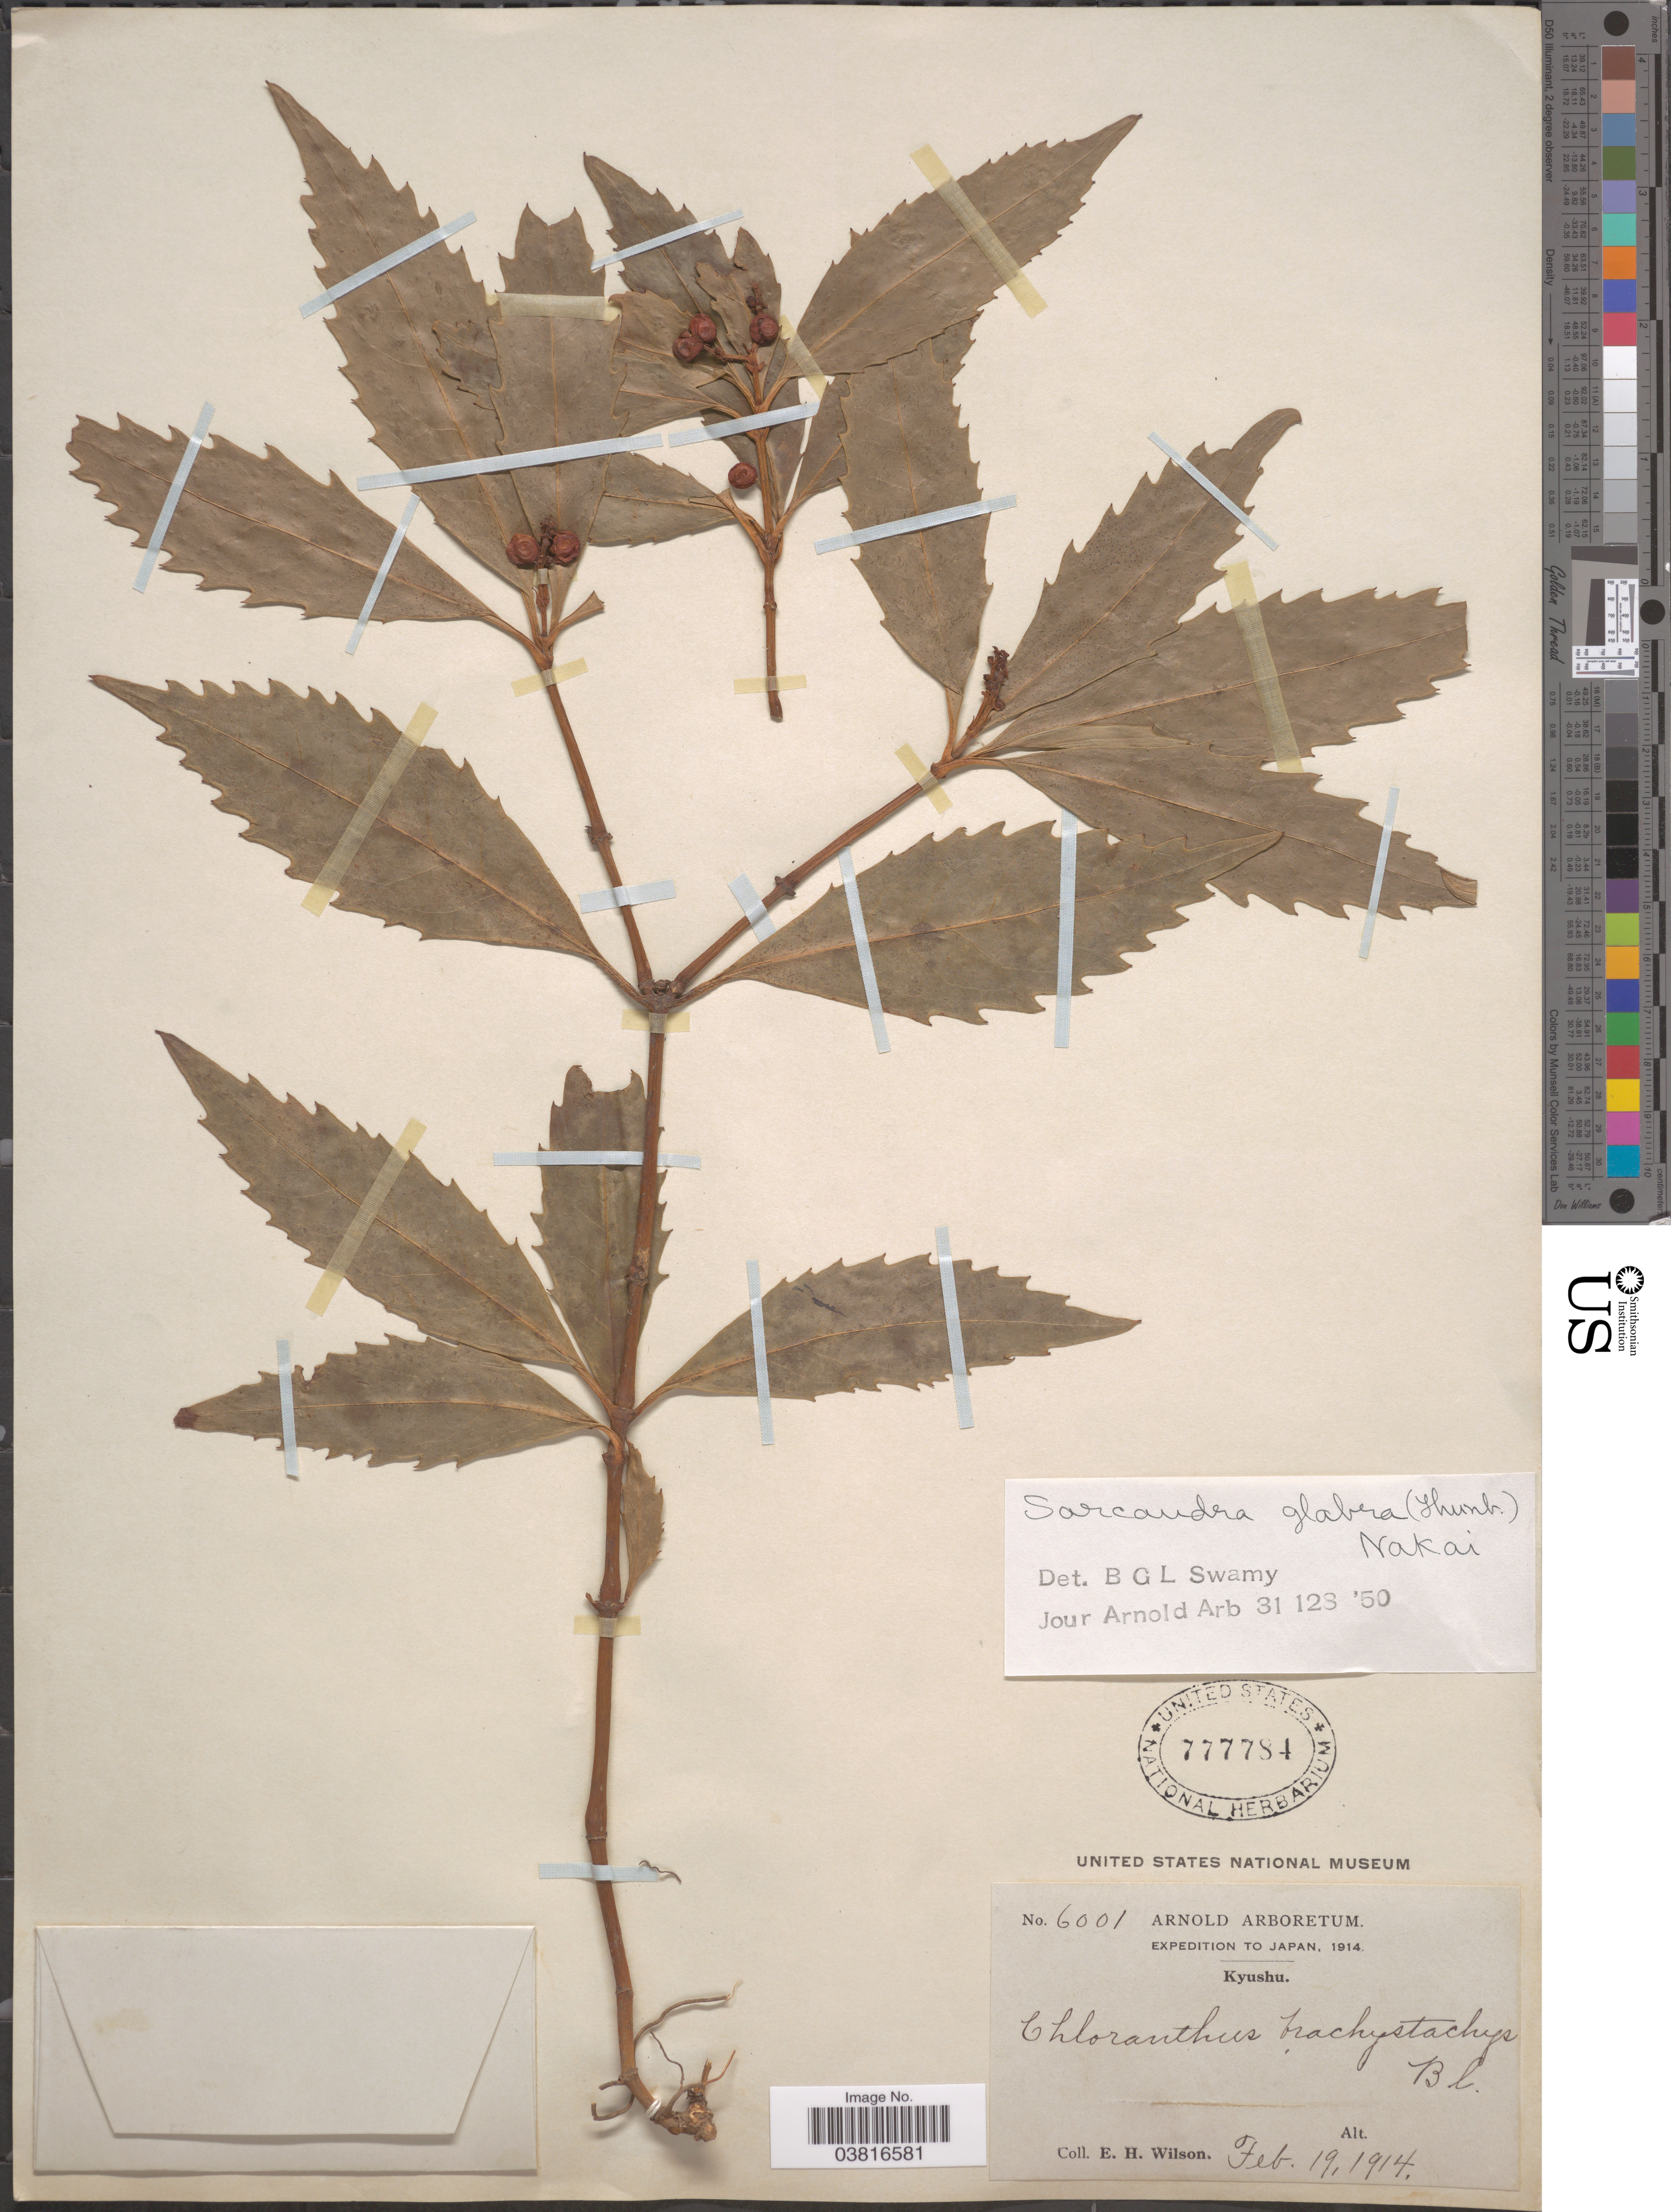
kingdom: Plantae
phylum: Tracheophyta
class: Magnoliopsida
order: Chloranthales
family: Chloranthaceae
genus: Sarcandra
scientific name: Sarcandra glabra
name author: (Thunb.) Nakai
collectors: E. Wilson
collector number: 6001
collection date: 1914-02-19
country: Japan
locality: Kyushu.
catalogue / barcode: US 777784